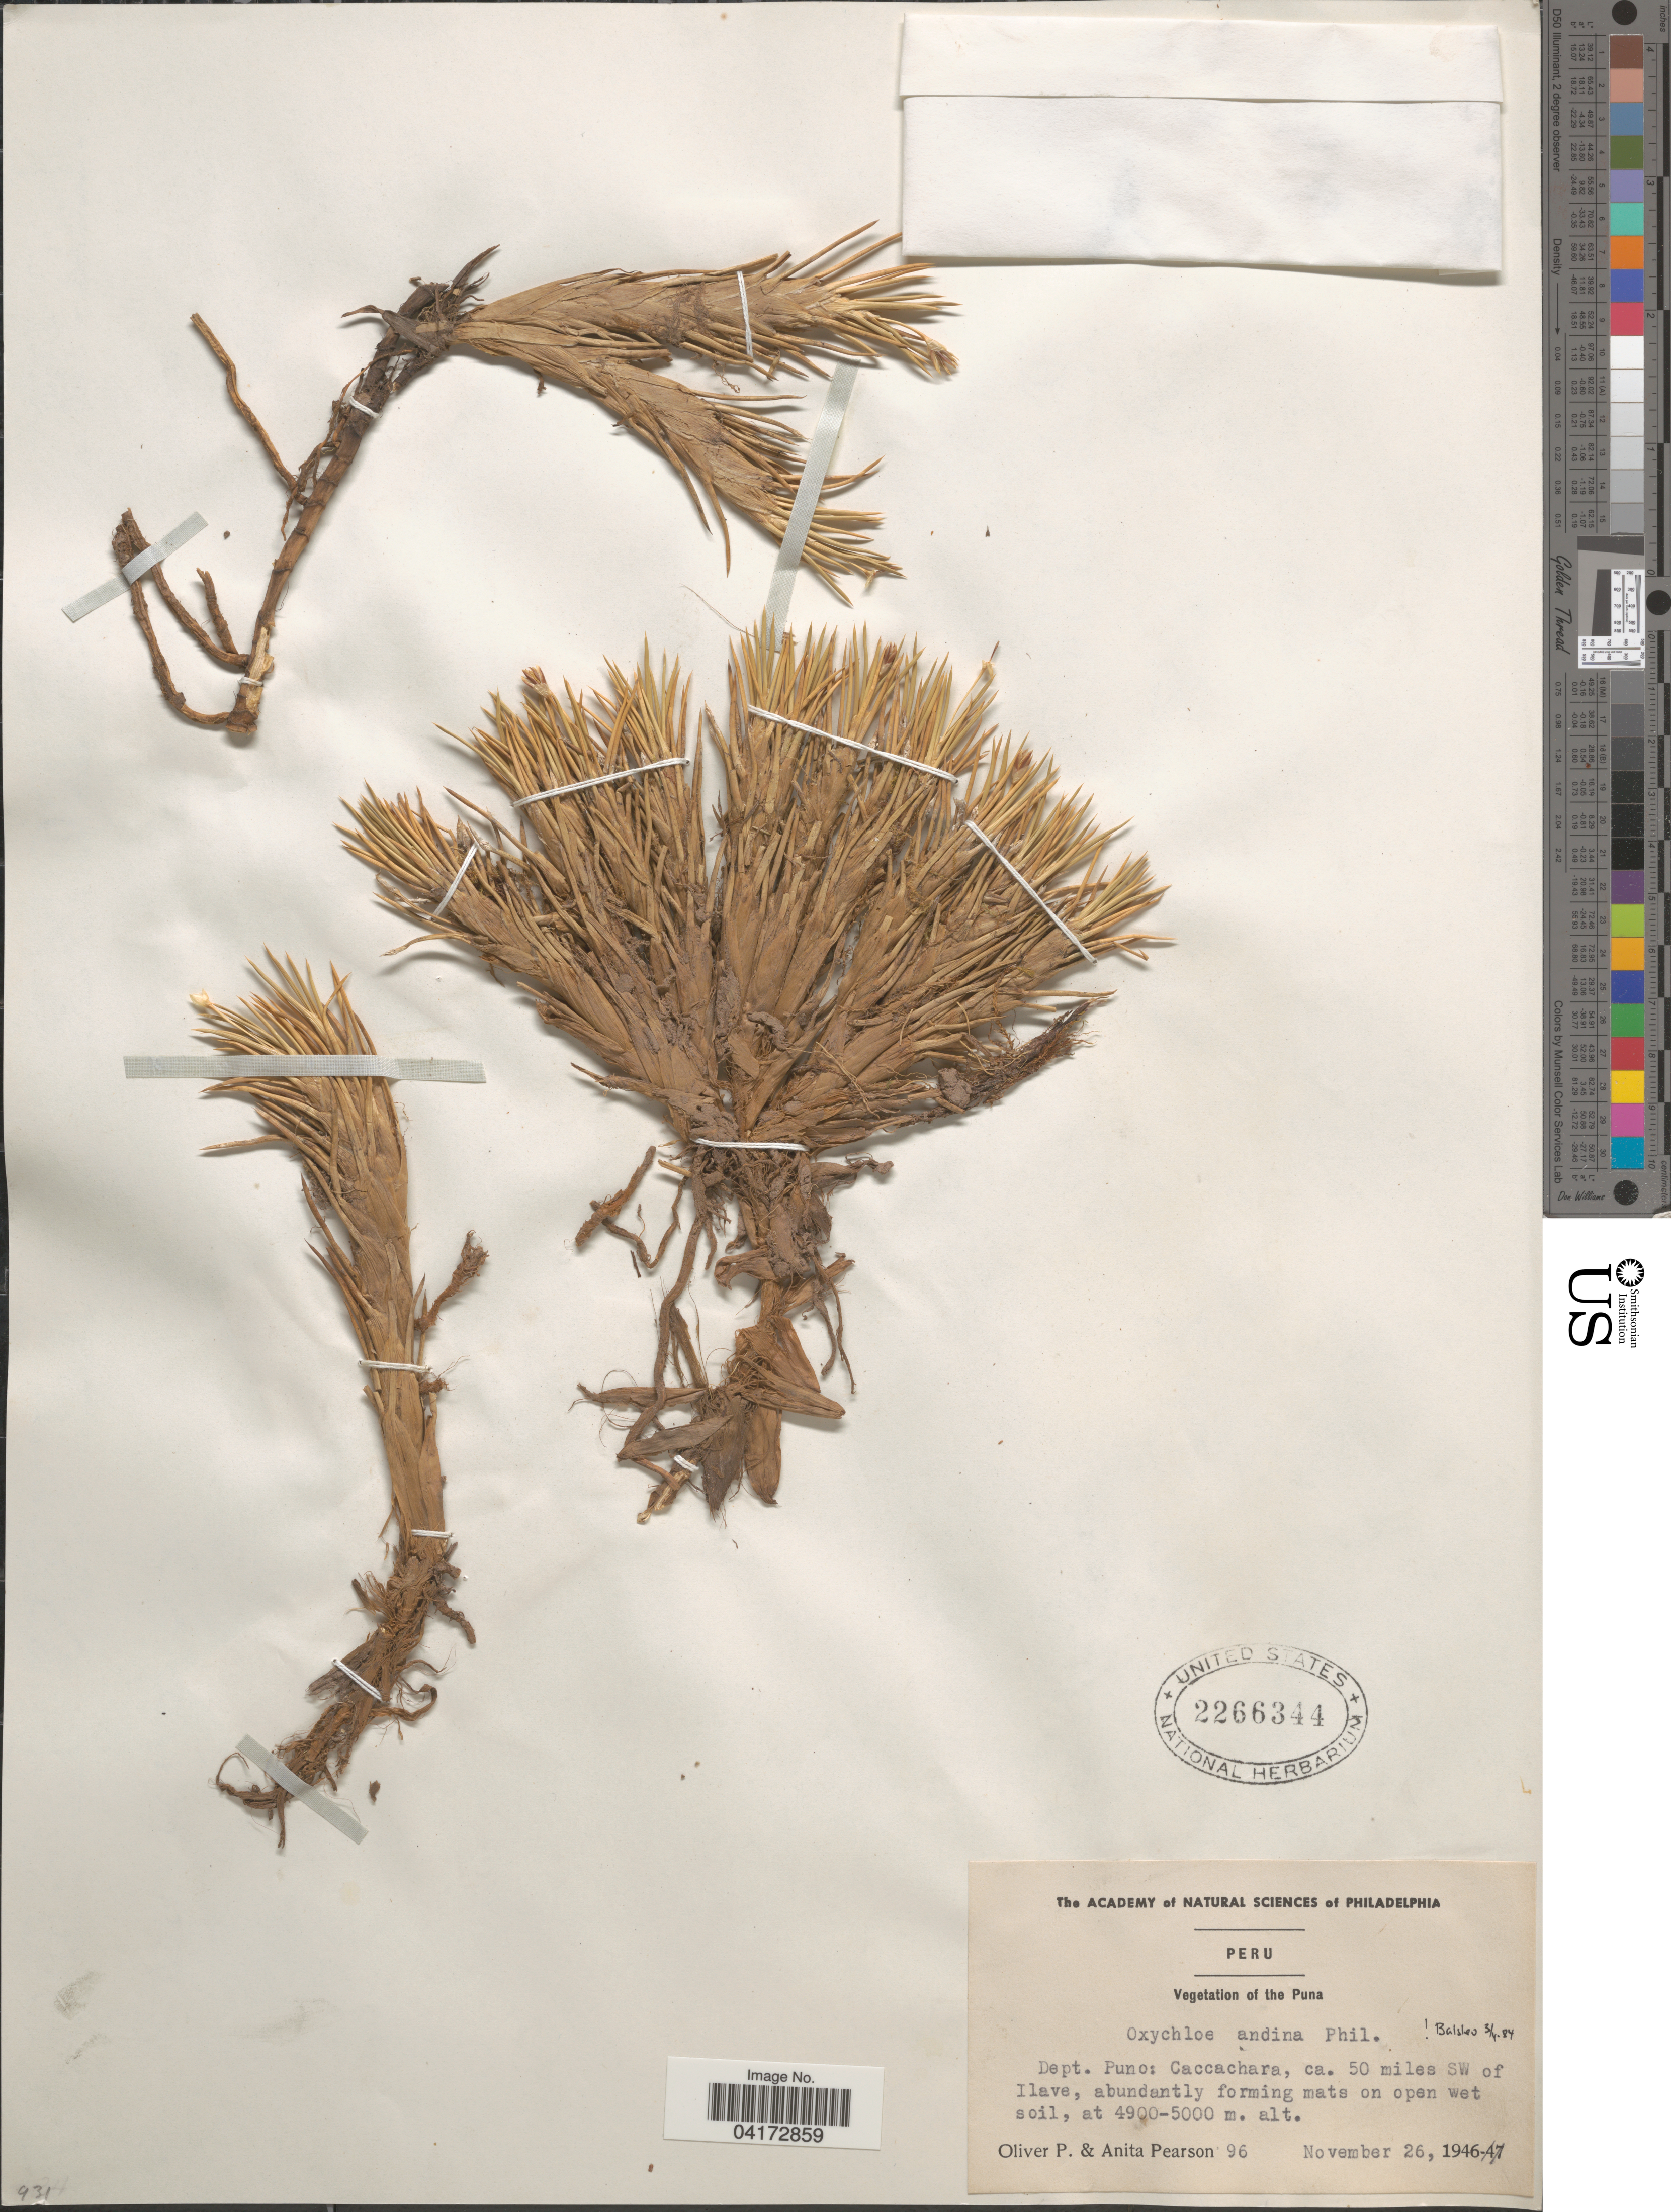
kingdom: Plantae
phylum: Tracheophyta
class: Liliopsida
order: Poales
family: Juncaceae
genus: Oxychloe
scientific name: Oxychloë andina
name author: Phil.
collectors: O. P. Pearson & A. Pearson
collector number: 96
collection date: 1946-11-26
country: Peru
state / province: Puno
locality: Vegetation of the Puna. Dept. Puno: Caccachara, ca. 50 miles SW of ilave.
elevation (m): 4900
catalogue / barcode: US 2266344